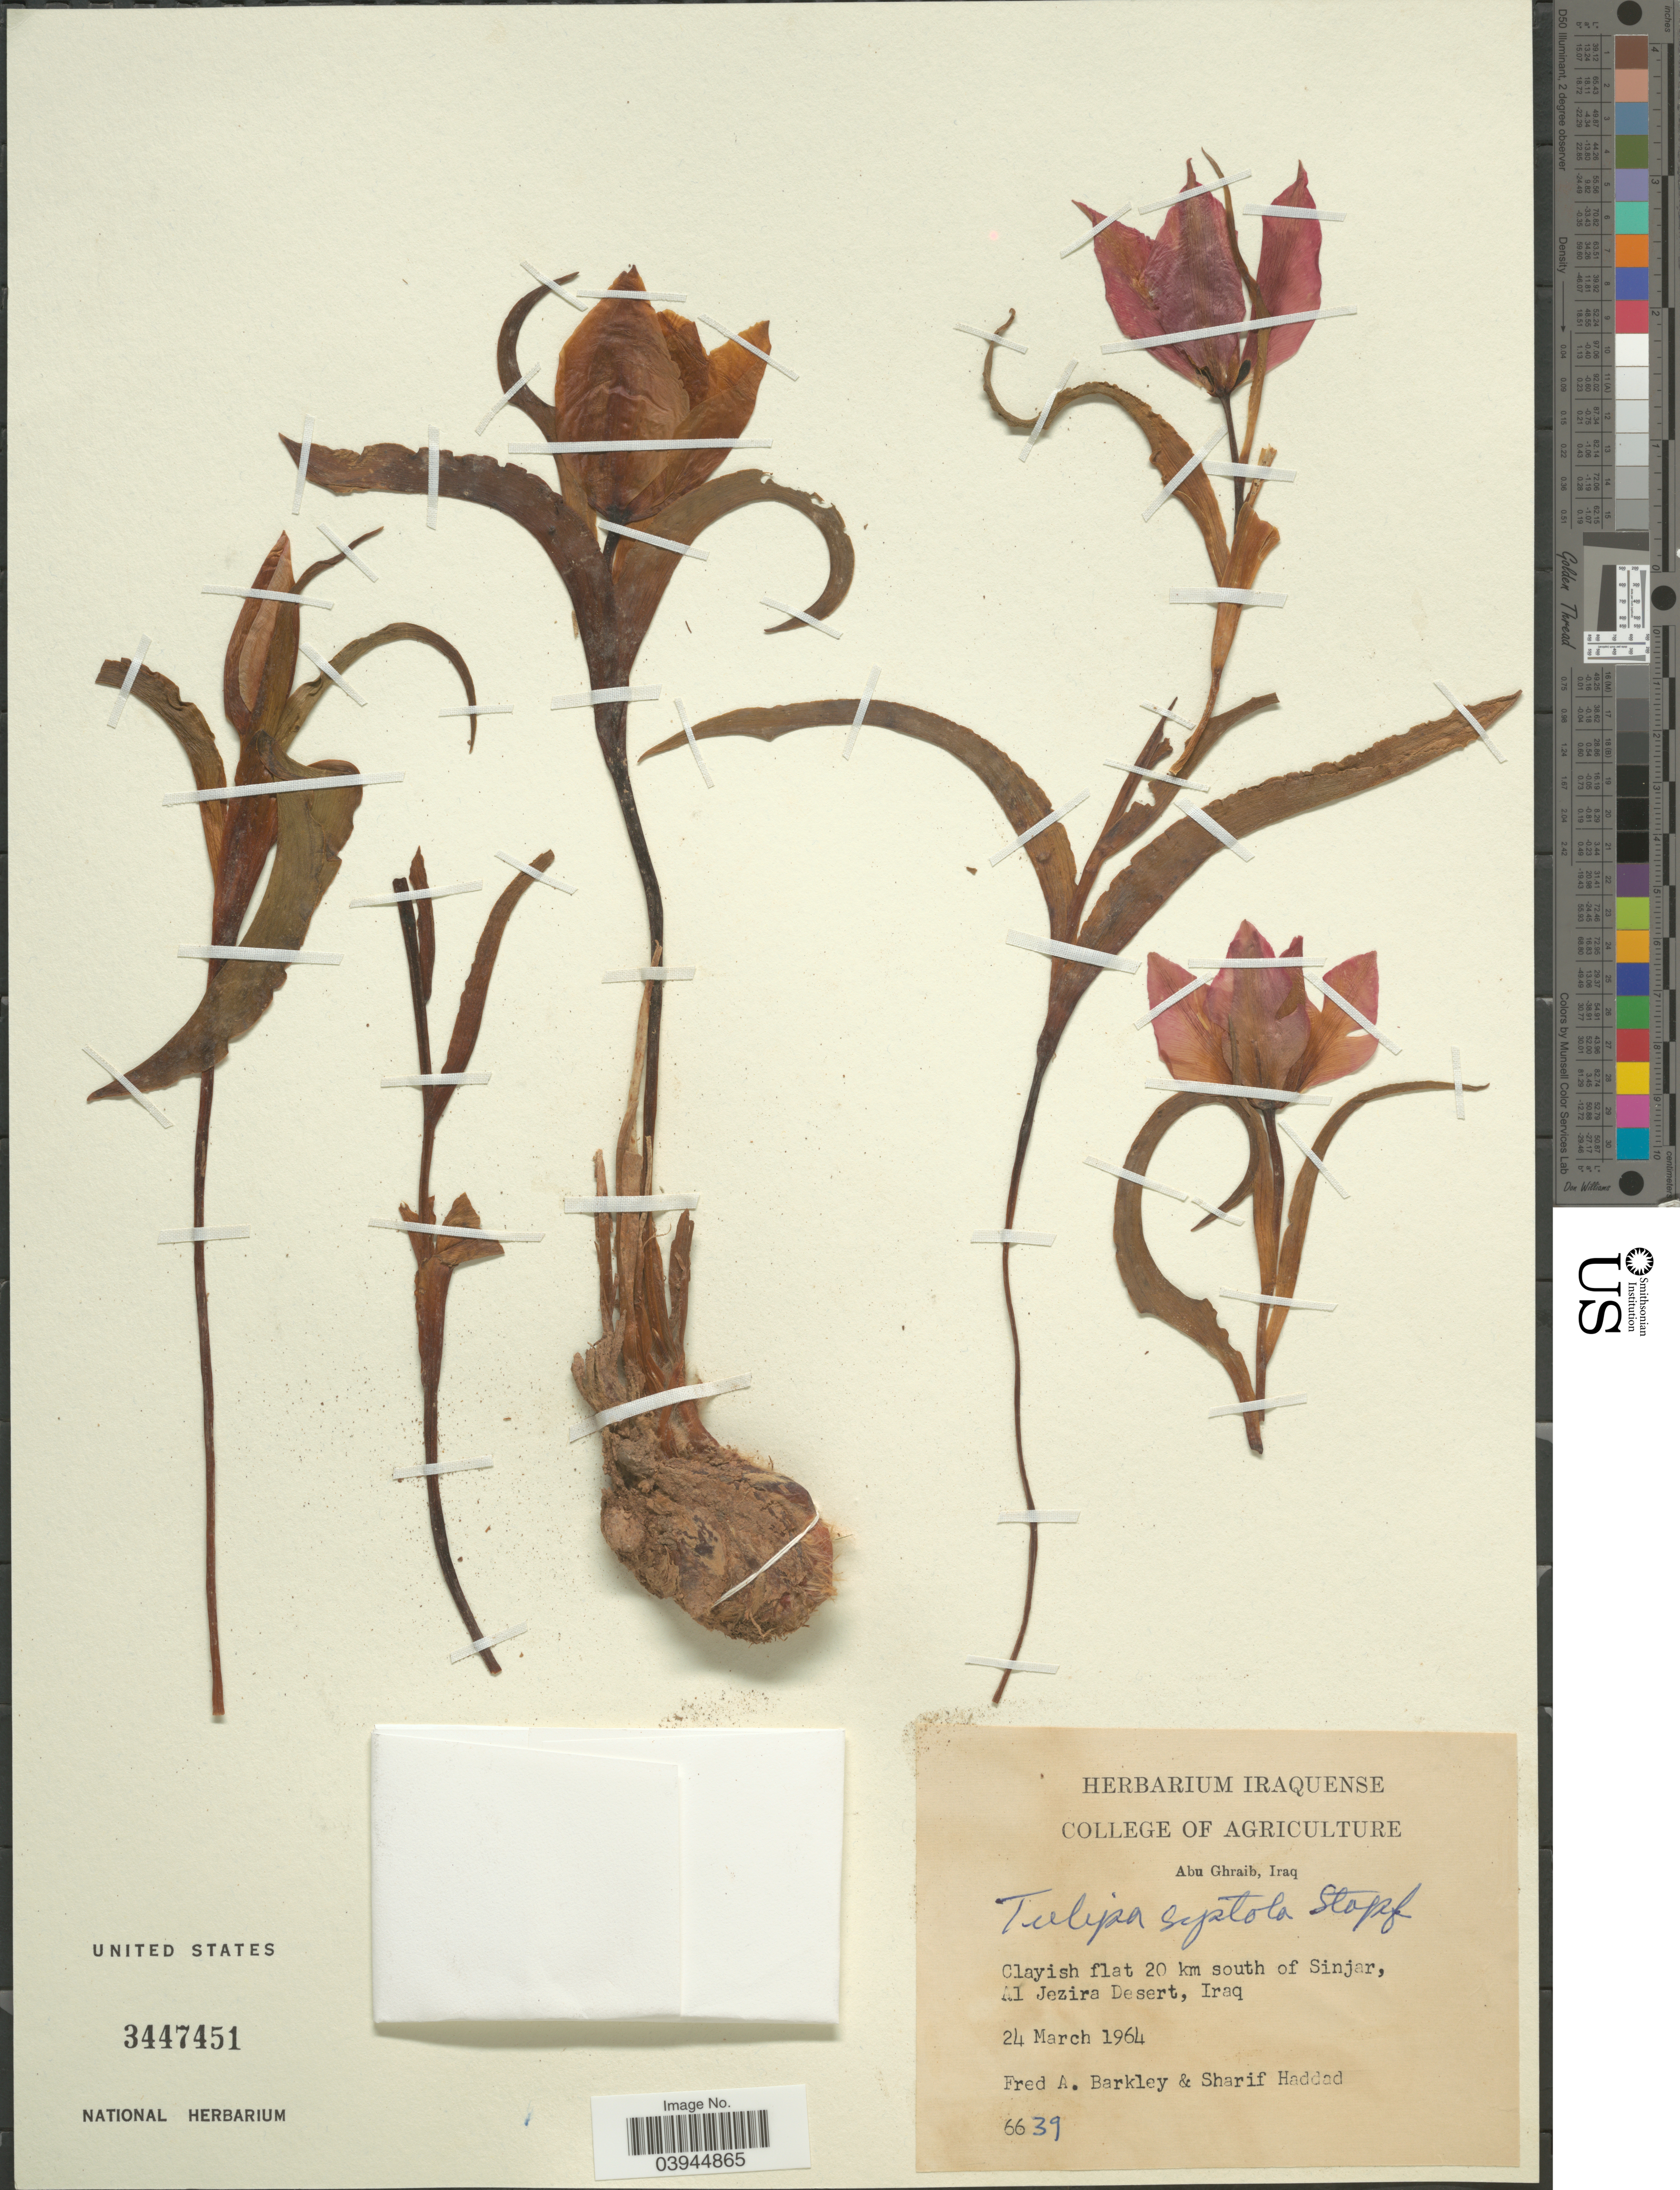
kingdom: Plantae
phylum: Tracheophyta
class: Liliopsida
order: Liliales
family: Liliaceae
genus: Tulipa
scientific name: Tulipa systola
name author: Stapf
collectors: F. A. Barkley & S. Haddad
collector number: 6639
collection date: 1964-03-24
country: Iraq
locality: Abu Ghraib. Clayish flat 20 km south of Sinjar, Al Jezira Desert.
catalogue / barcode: US 3447451